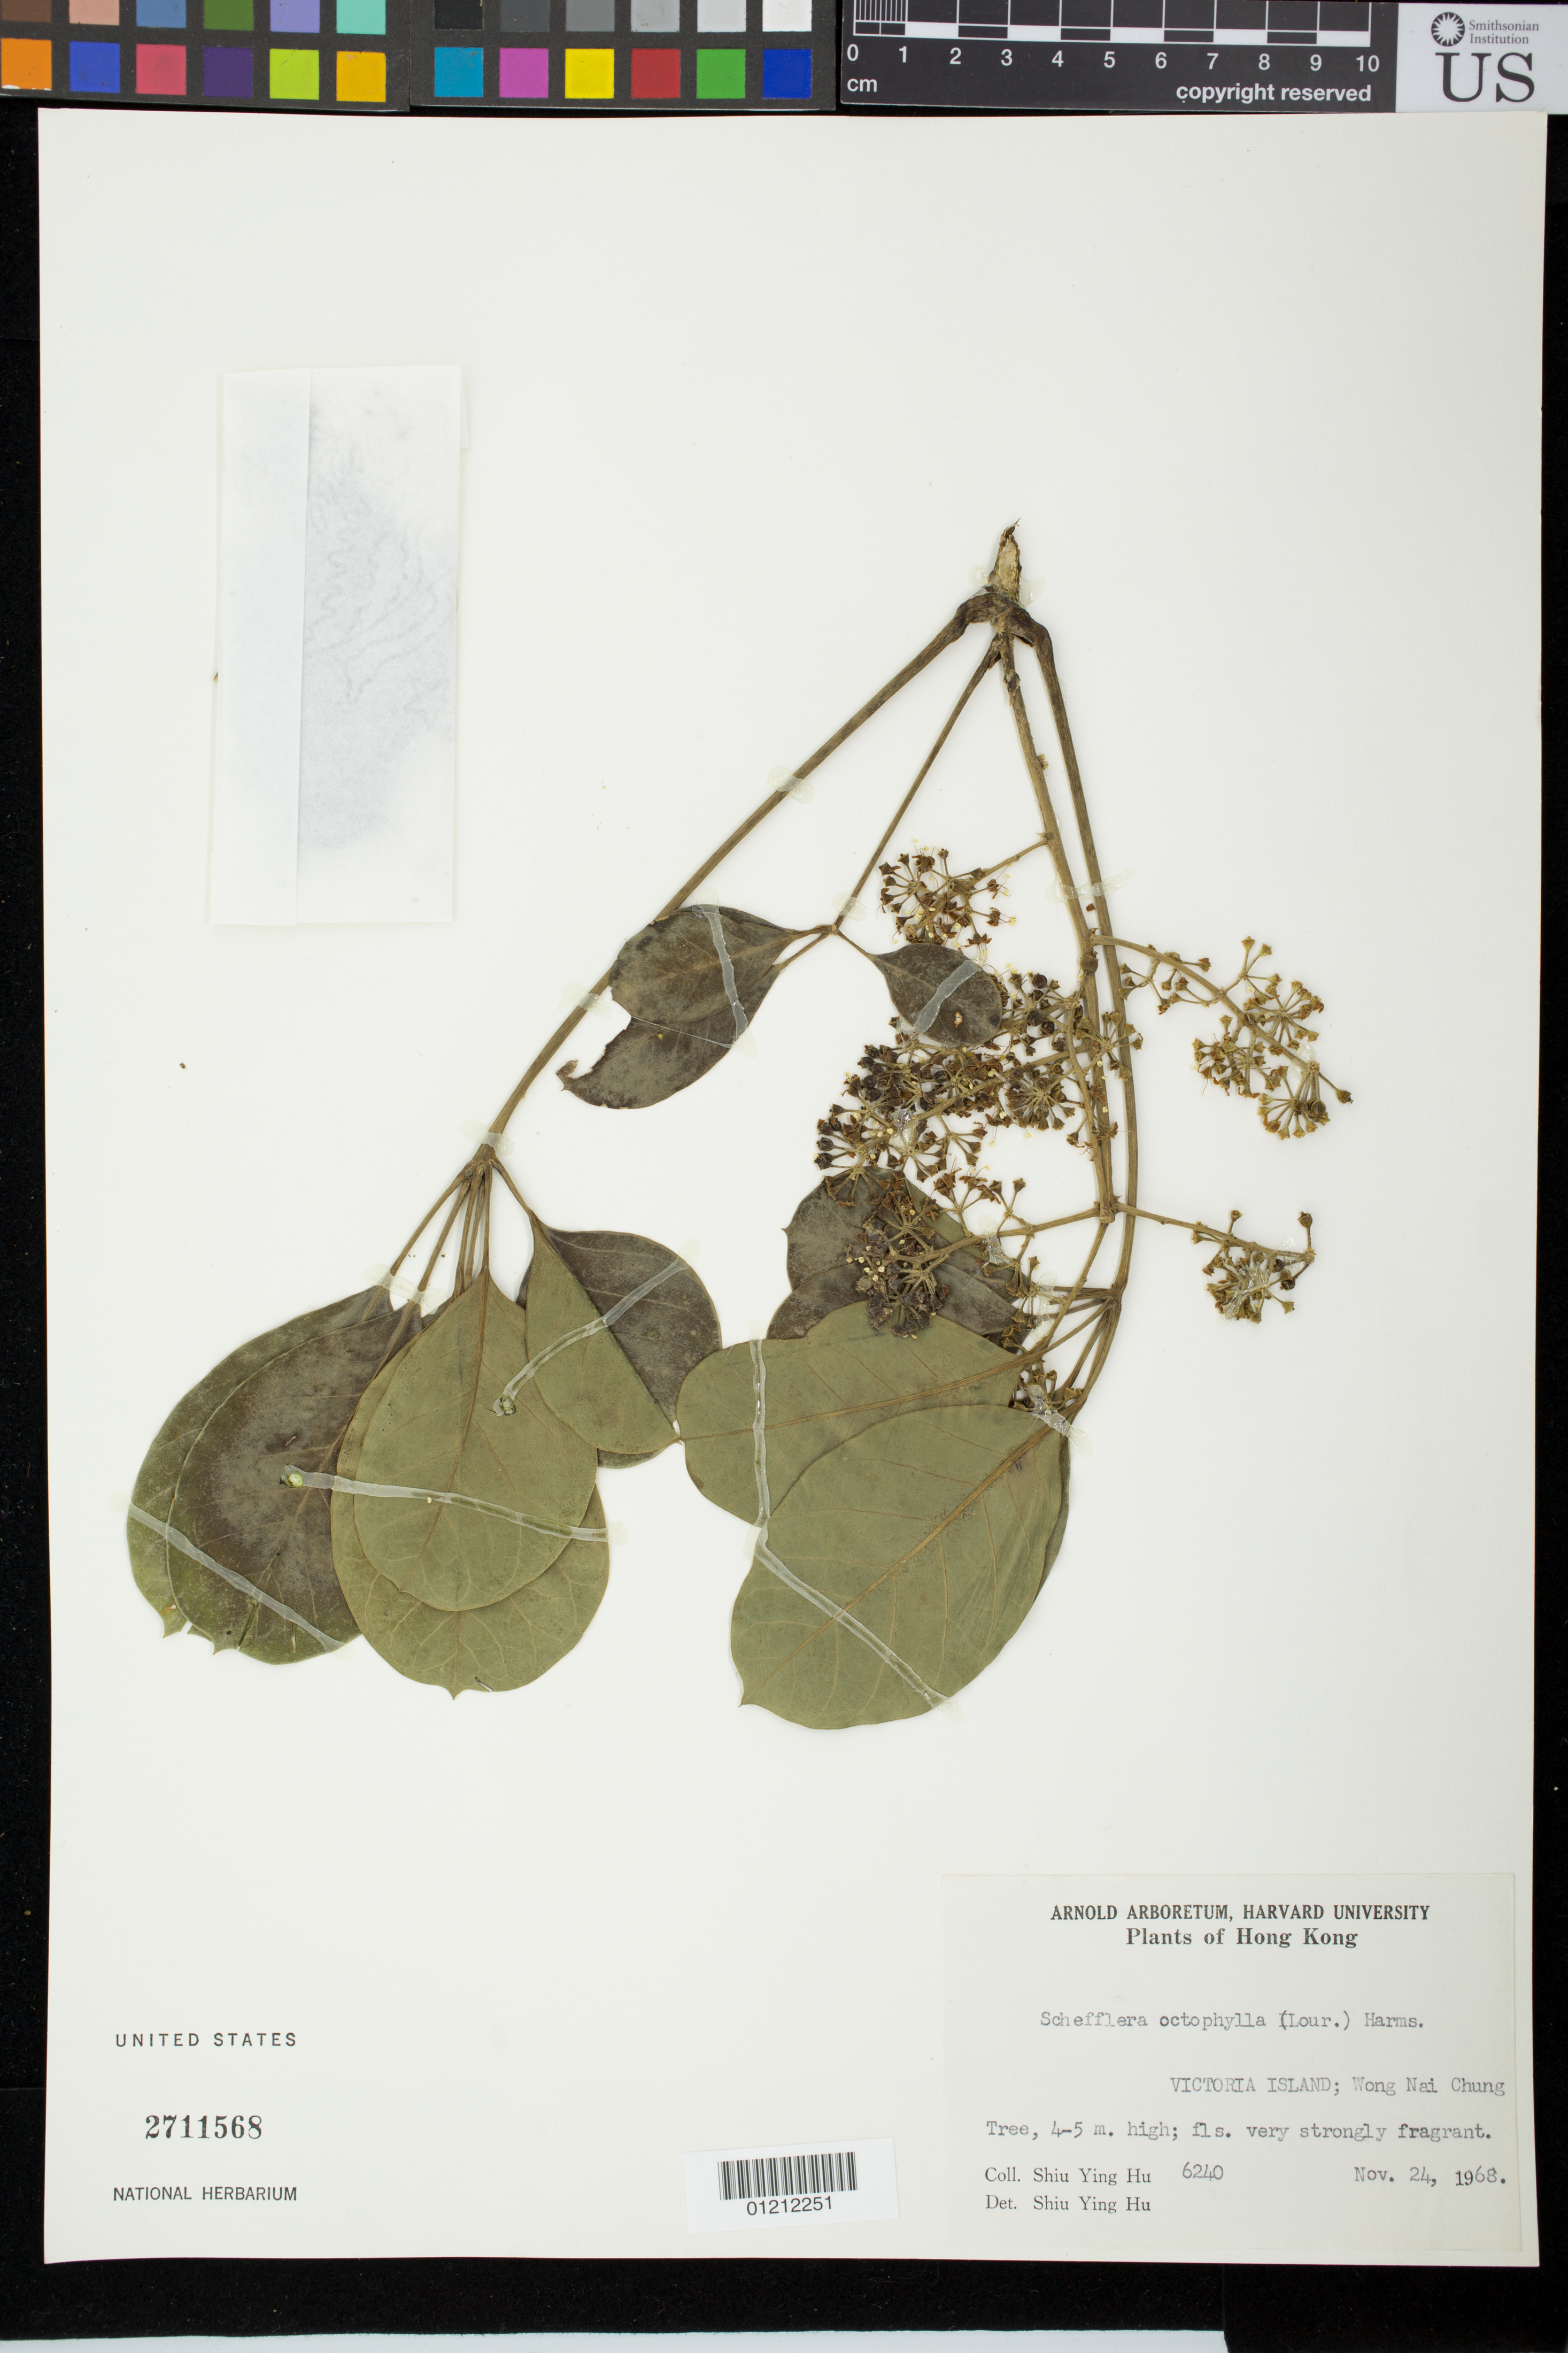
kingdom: Plantae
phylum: Tracheophyta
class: Magnoliopsida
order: Apiales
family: Araliaceae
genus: Schefflera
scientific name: Schefflera heptaphylla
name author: (L.) Frodin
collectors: Y. Shiu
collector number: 6240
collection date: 1968-11-24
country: China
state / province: Hong Kong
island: Victoria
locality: Wong Nai Chung, Victoria Island, Hong Kong, Wanchai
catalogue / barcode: US 2711568